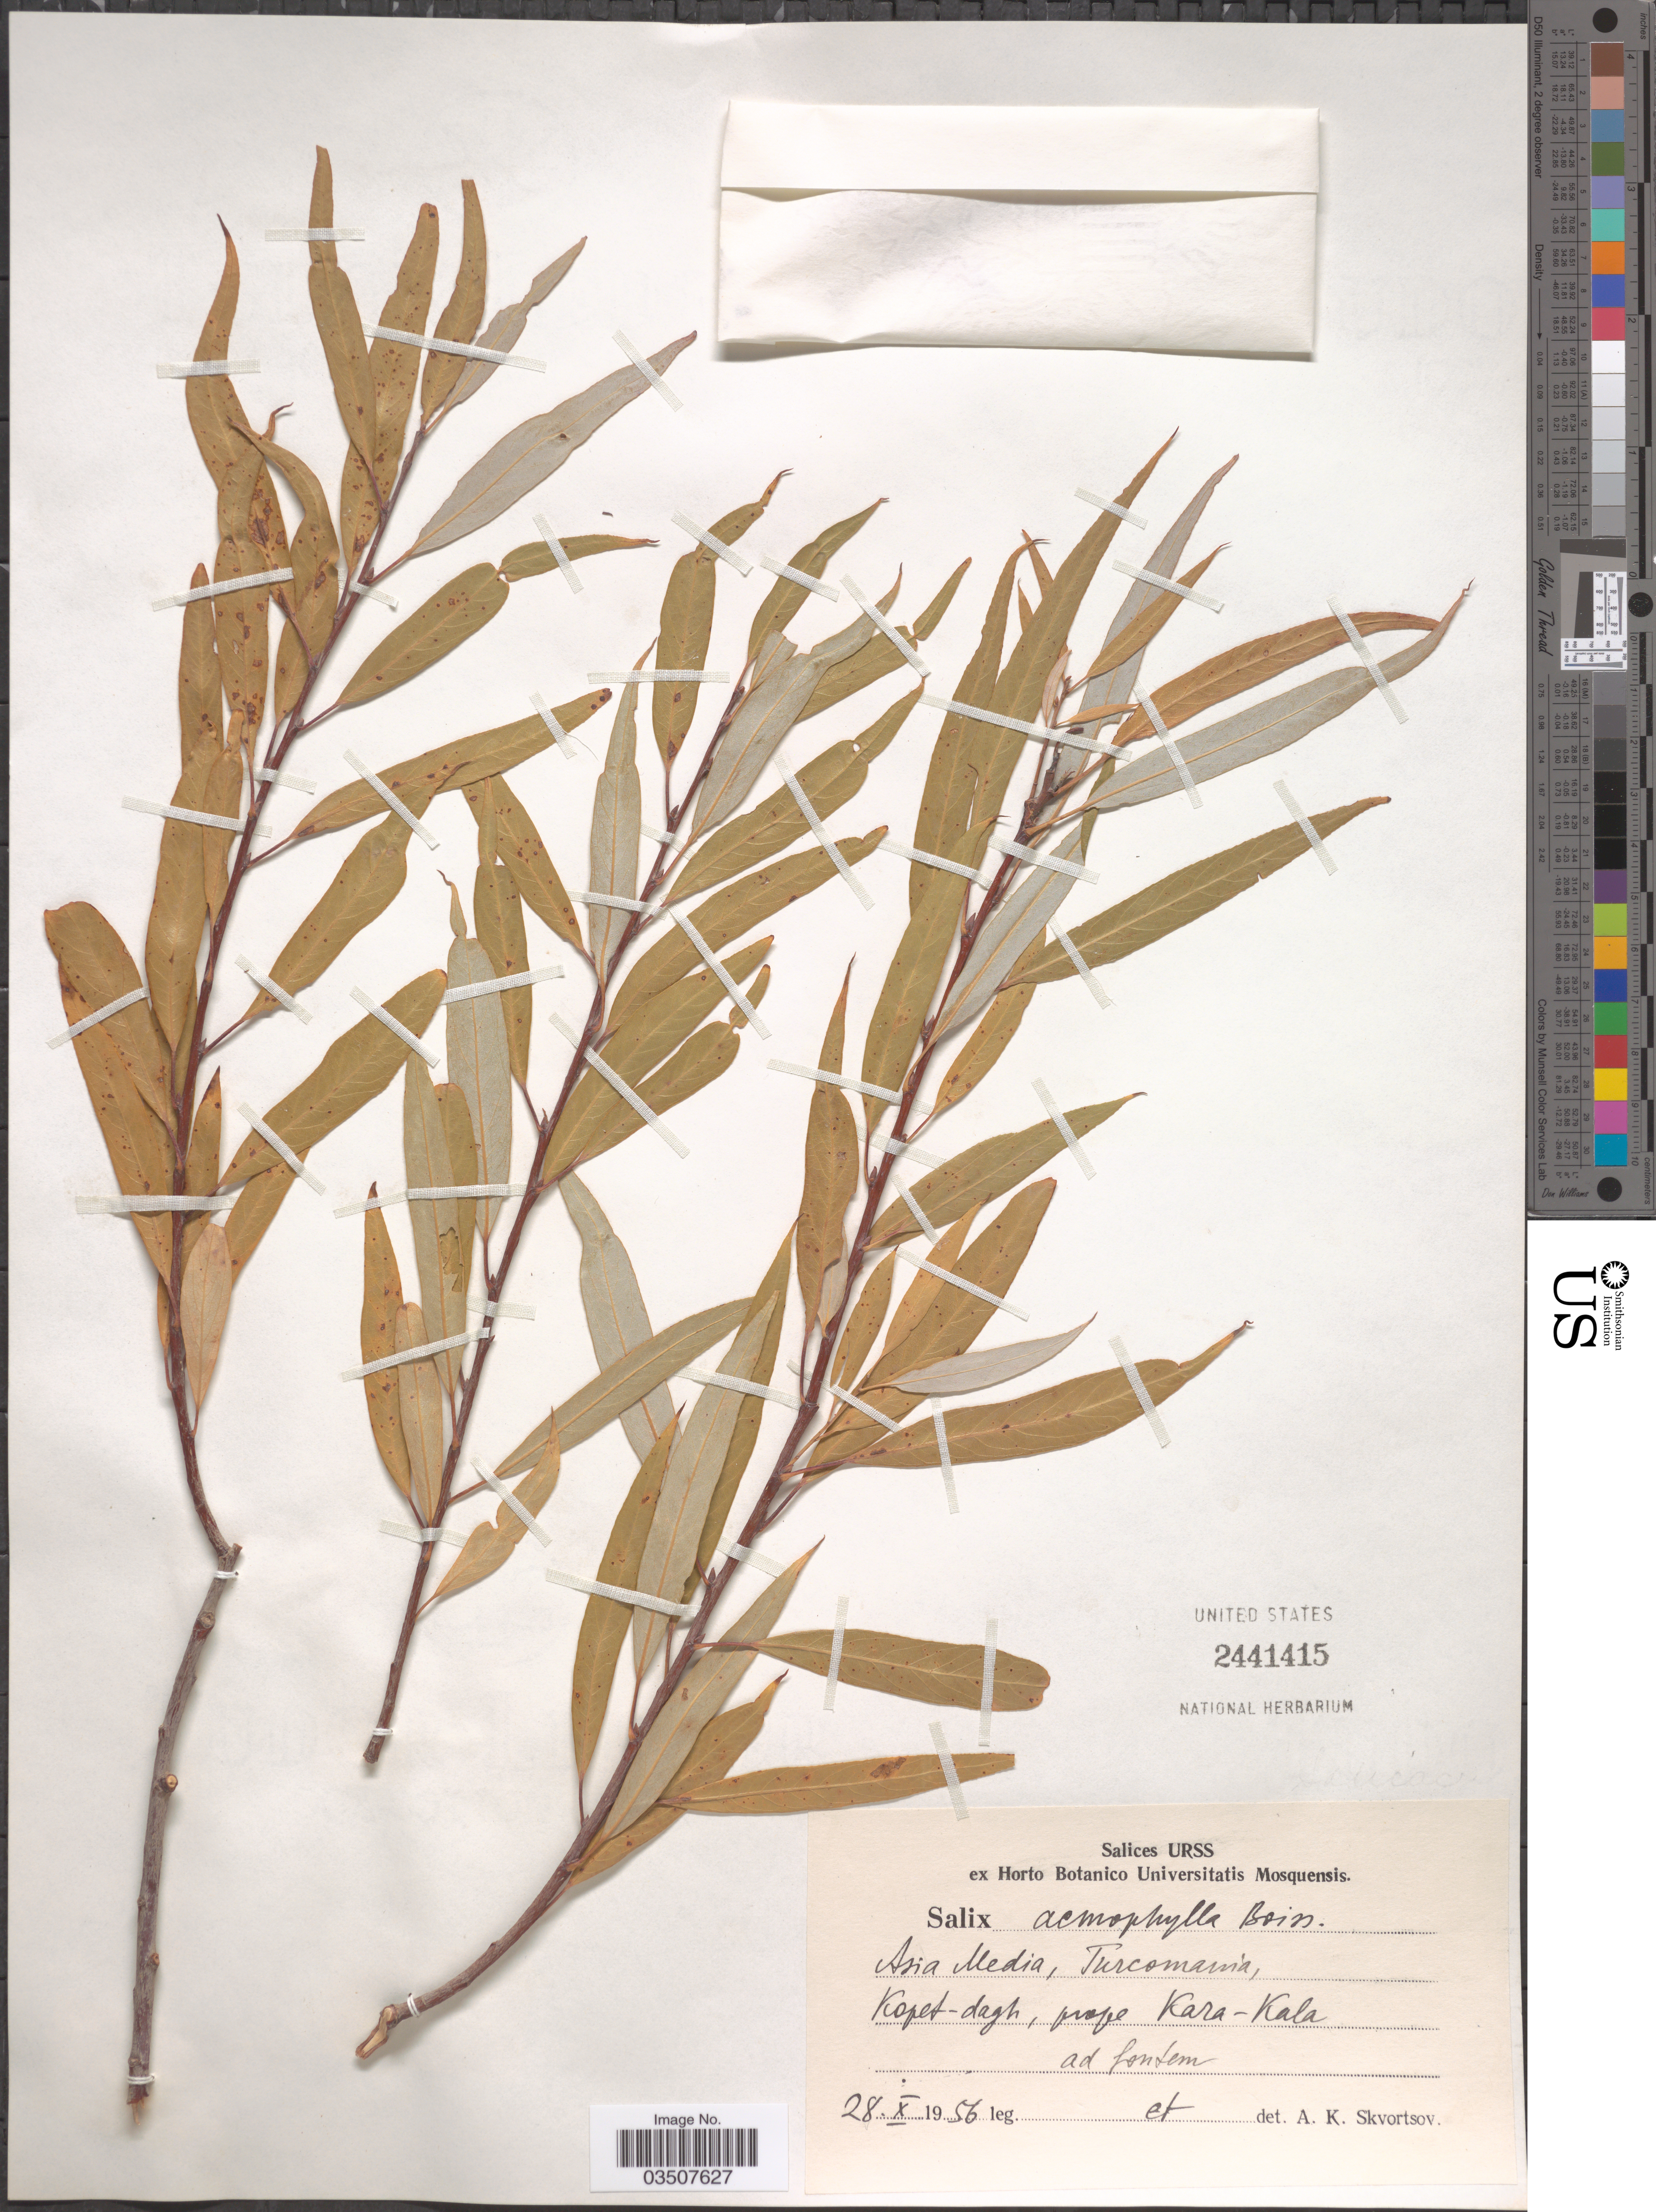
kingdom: Plantae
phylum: Tracheophyta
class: Magnoliopsida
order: Malpighiales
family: Salicaceae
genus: Salix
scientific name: Salix acmophylla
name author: Boiss.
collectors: A. K. Skvortsov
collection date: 1956-10-28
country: Turkmenistan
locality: Asia Media, Turcomania, Kopet-dagh, prope Kara-Kala ad fontem.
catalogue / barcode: US 2441415